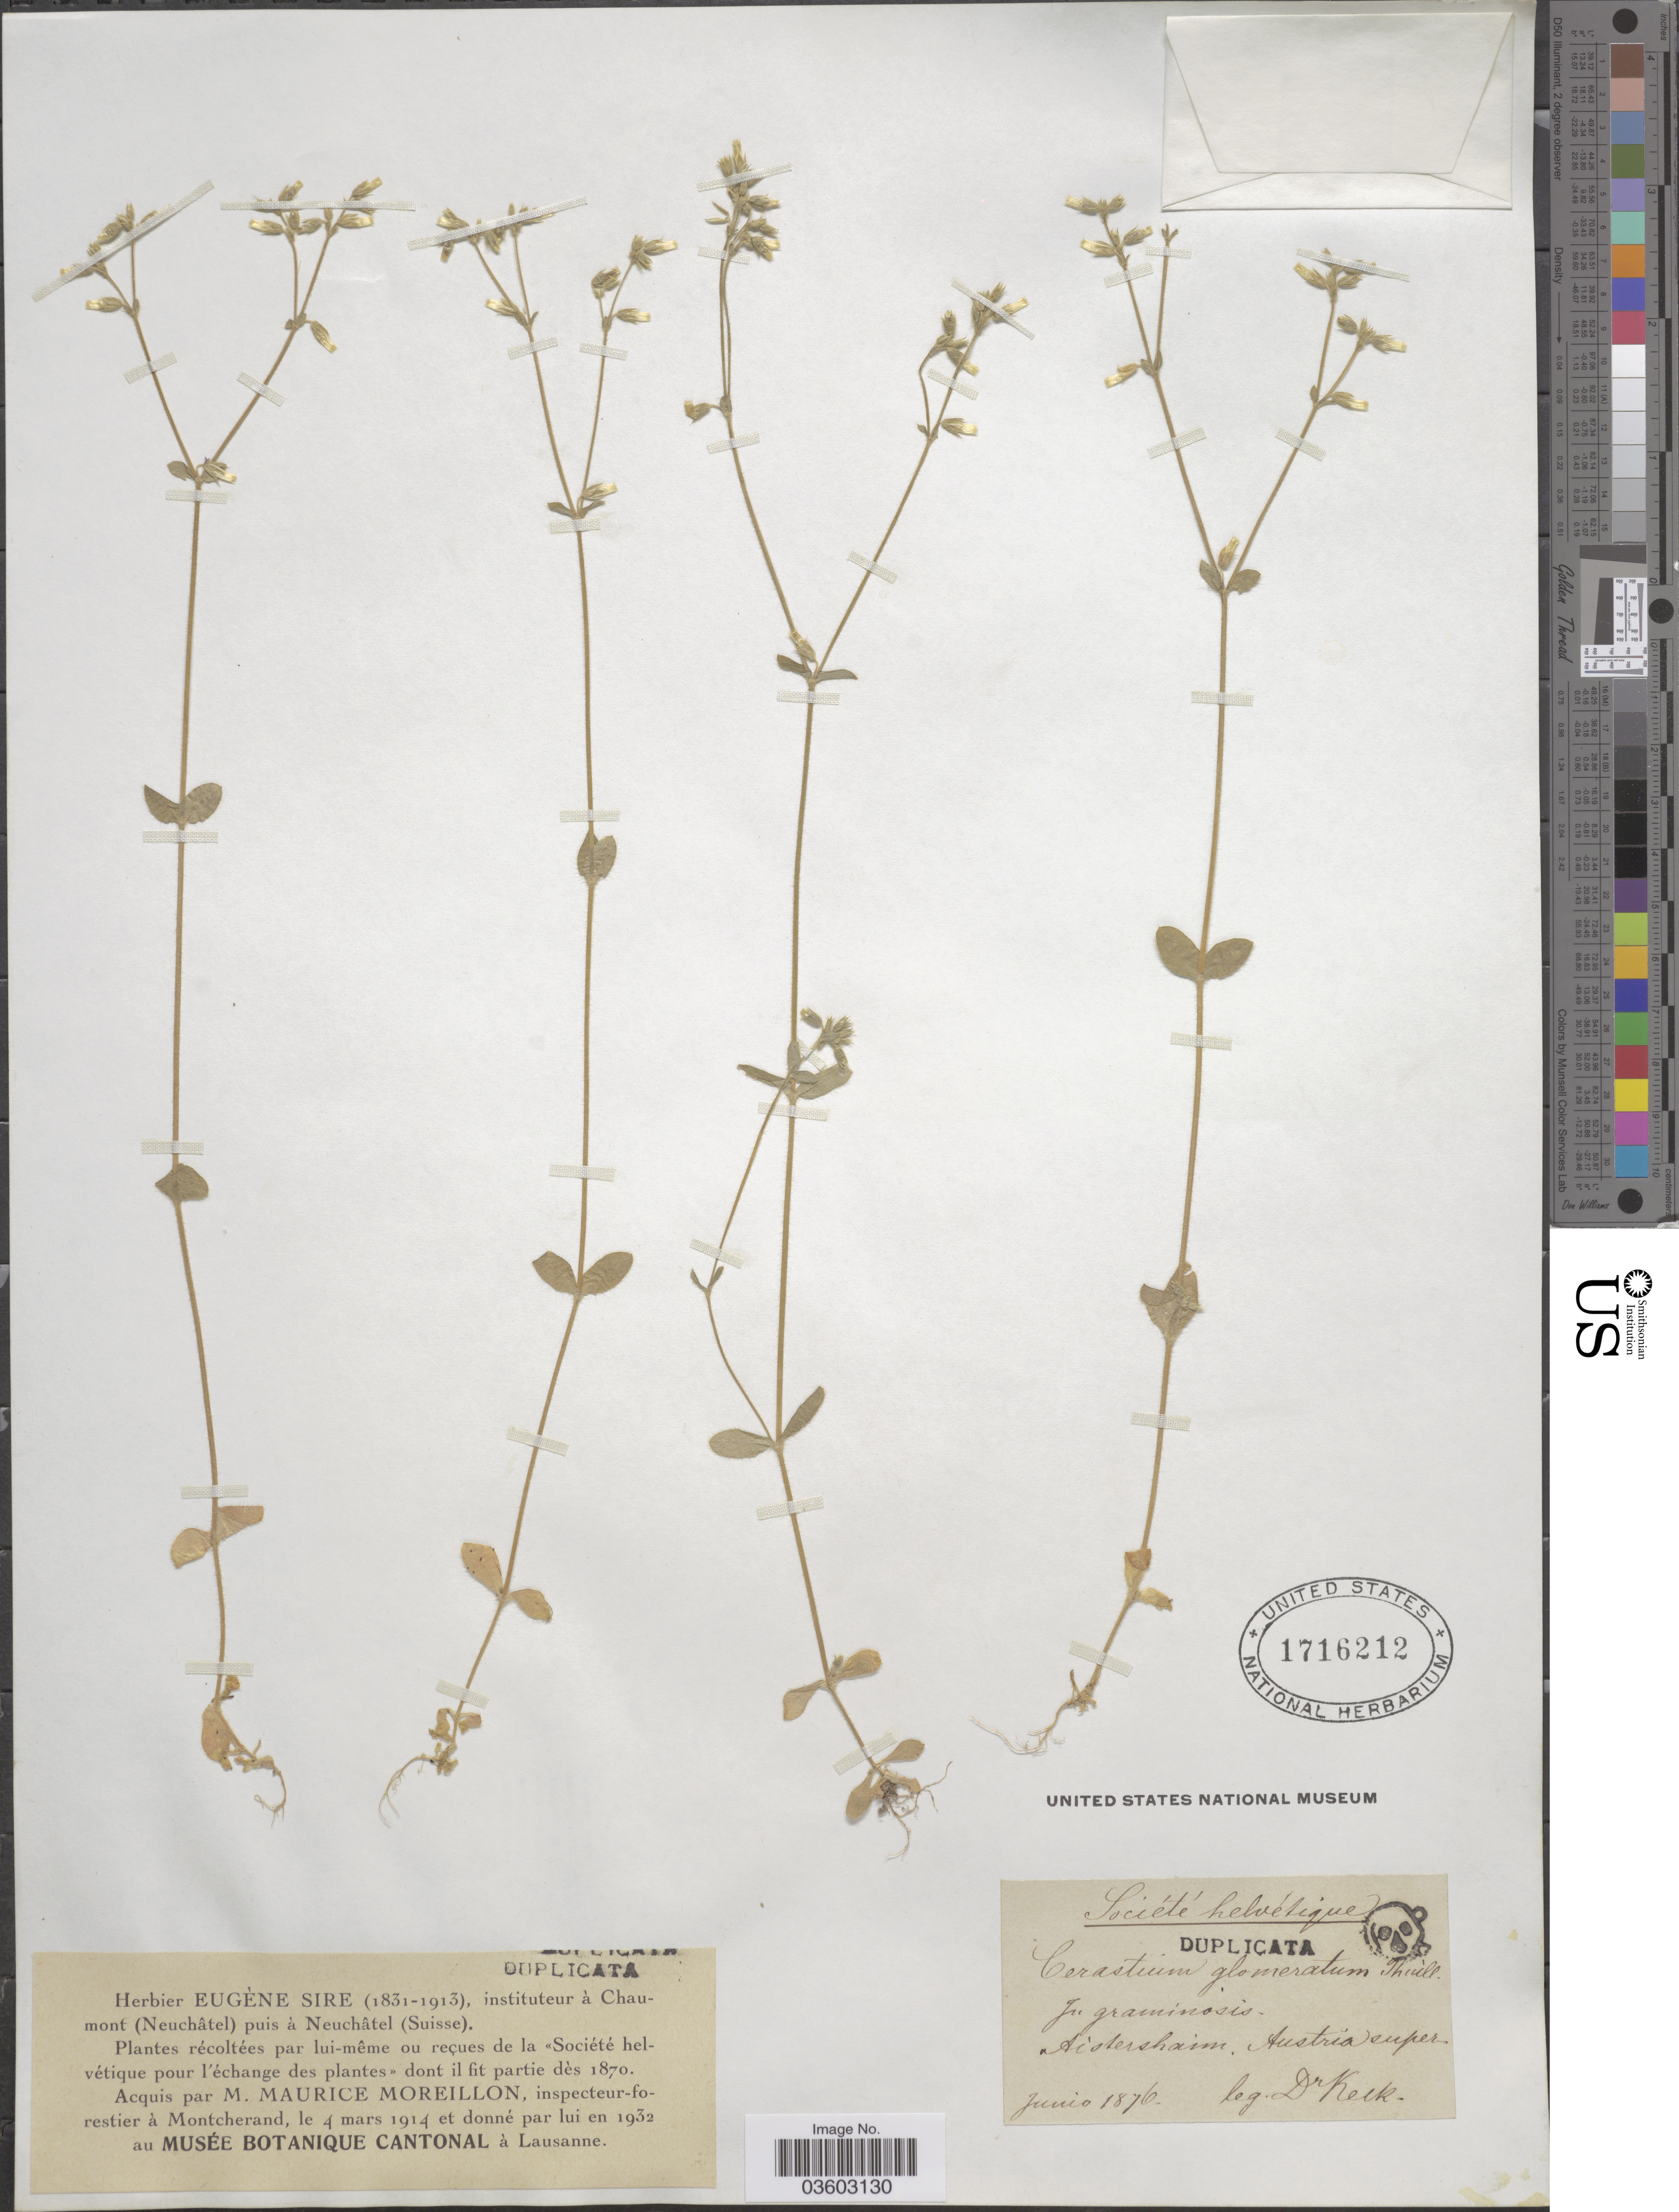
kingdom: Plantae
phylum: Tracheophyta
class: Magnoliopsida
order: Caryophyllales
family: Caryophyllaceae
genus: Cerastium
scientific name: Cerastium glomeratum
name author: Thuill.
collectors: -- Keck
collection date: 1876-06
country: Austria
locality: Société helvétique. Aistershaim. Austria super.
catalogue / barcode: US 1716212